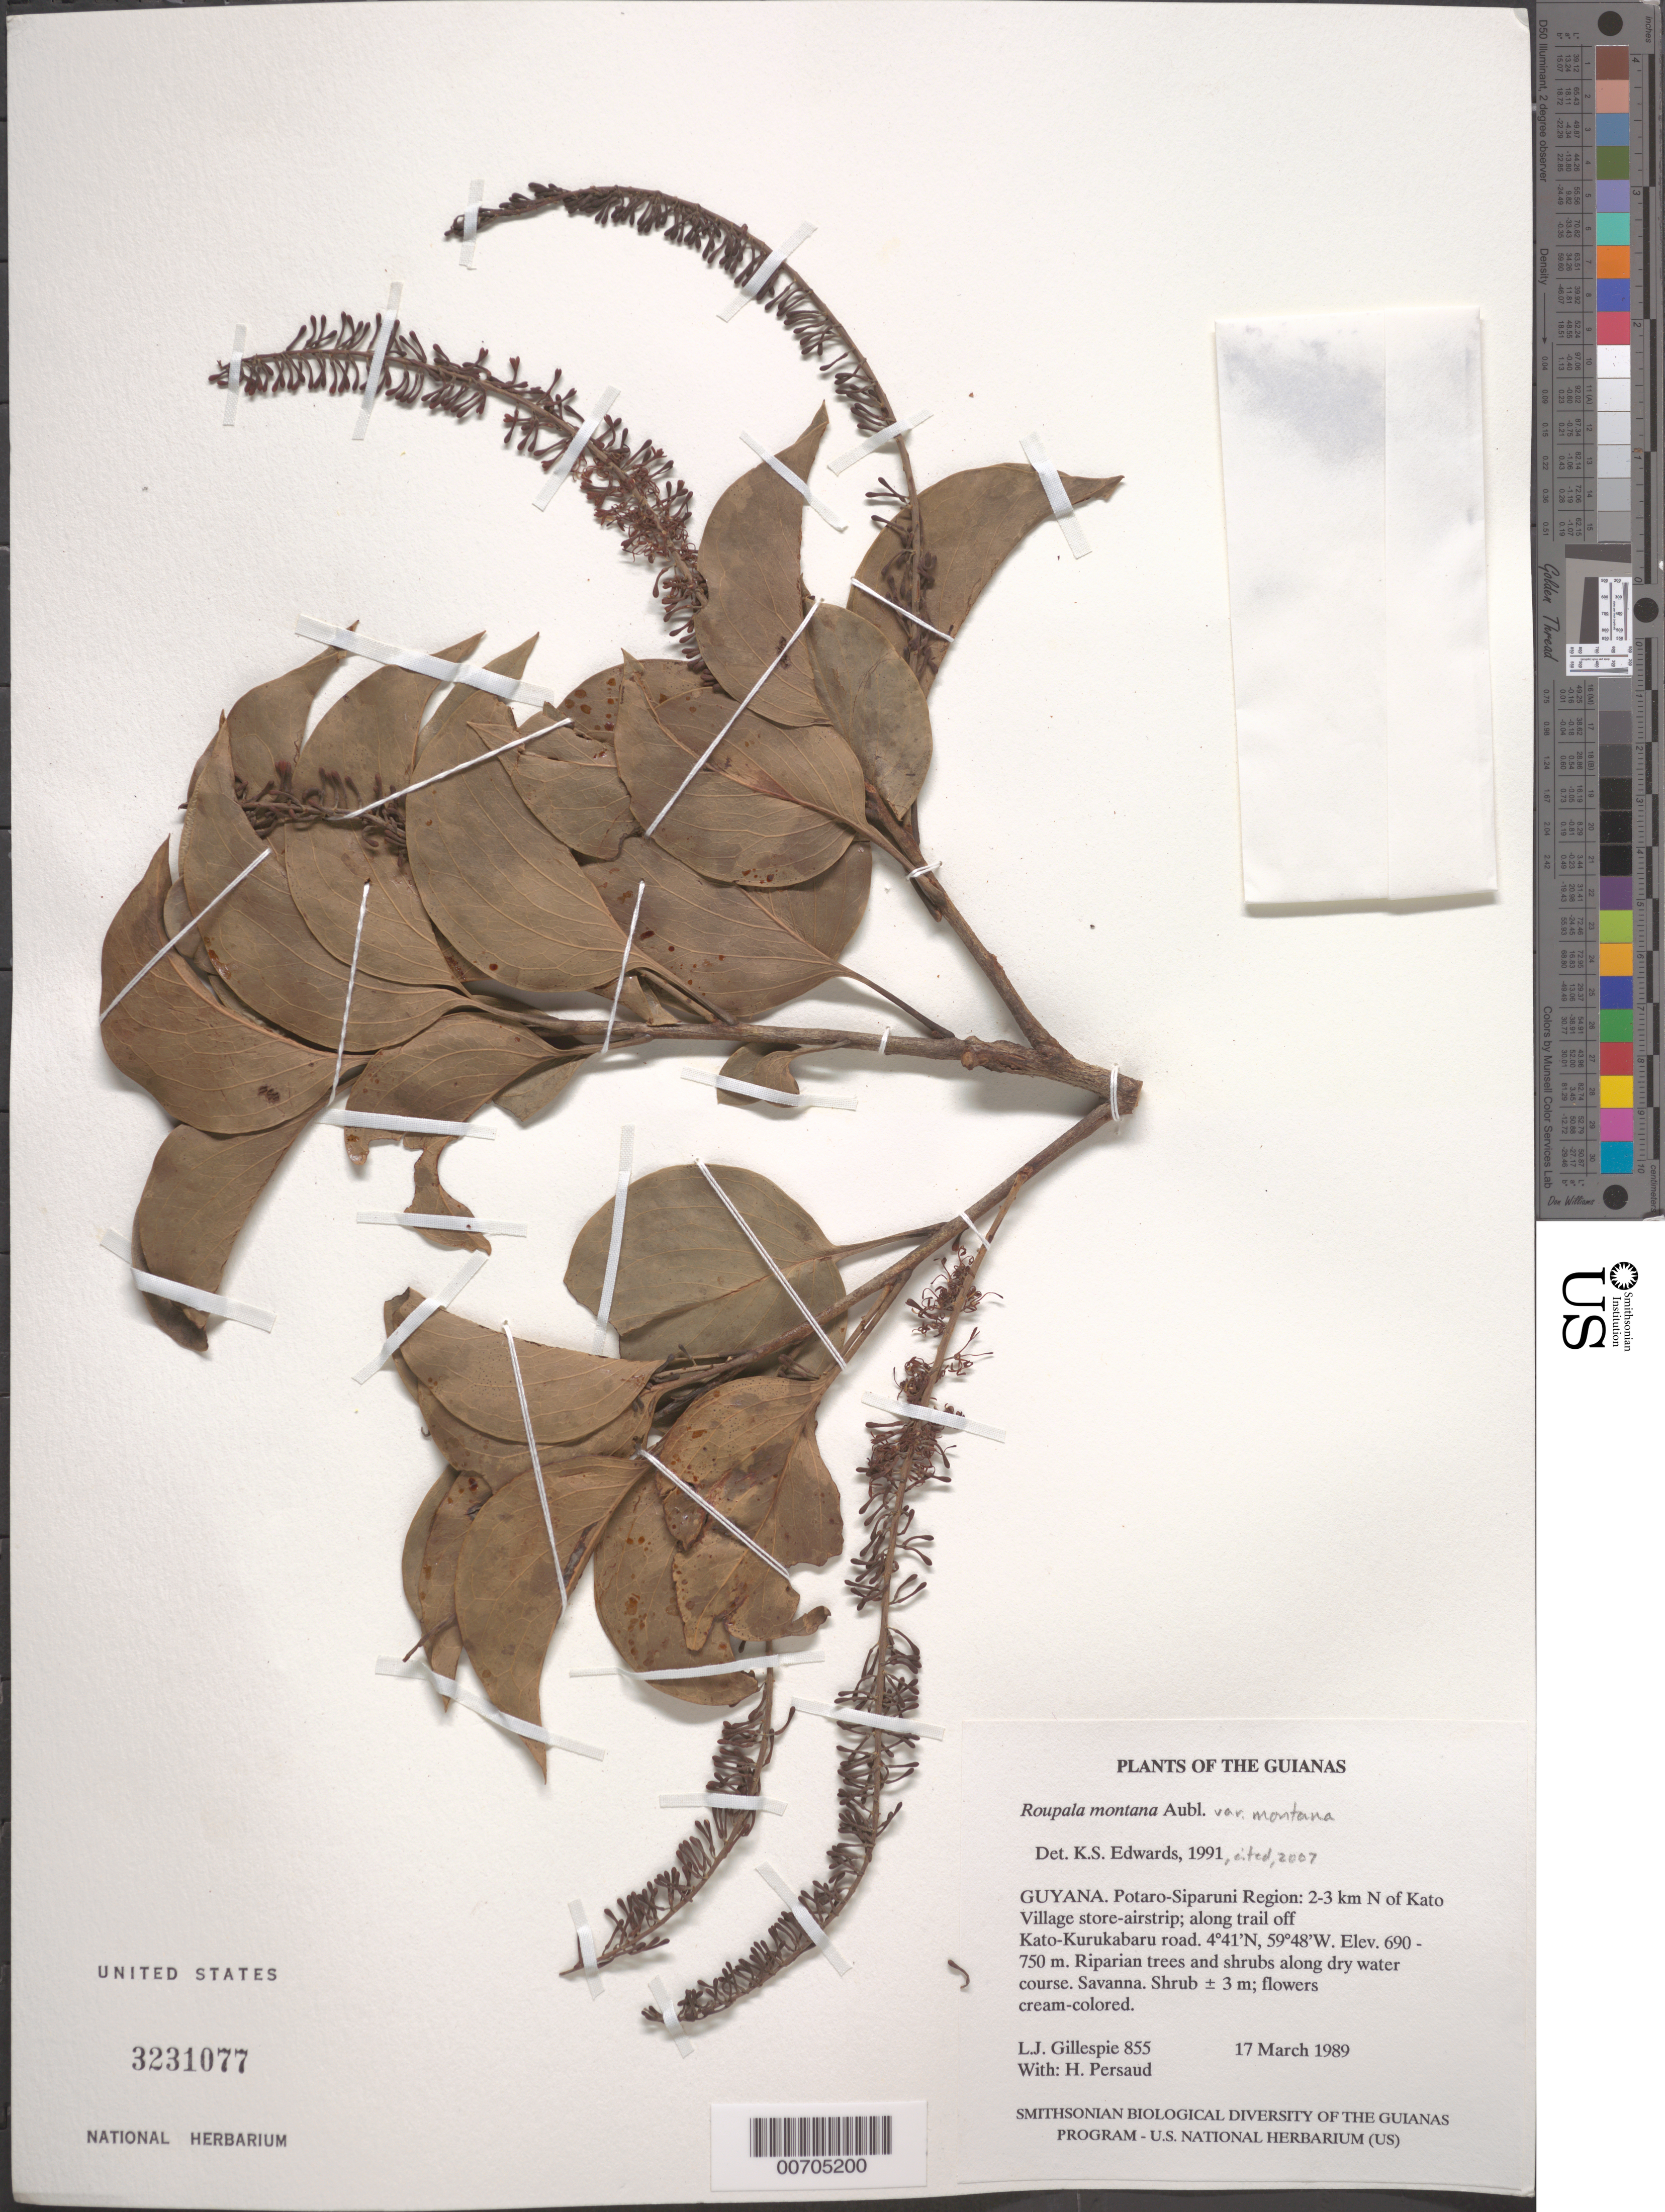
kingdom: Plantae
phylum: Tracheophyta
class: Magnoliopsida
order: Proteales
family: Proteaceae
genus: Roupala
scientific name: Roupala montana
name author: Aubl.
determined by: Edwards, K. S.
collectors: L. J. Gillespie & H. Persaud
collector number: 855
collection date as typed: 18 March 1989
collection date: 1989-03-18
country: Guyana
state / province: Potaro-Siparuni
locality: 1-2 km N of Kato Village store-airstrip; along trail off Kato-Kurukabaru road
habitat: Riparian trees and shrubs along dry water course. Savanna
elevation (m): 690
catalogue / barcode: US 3231077